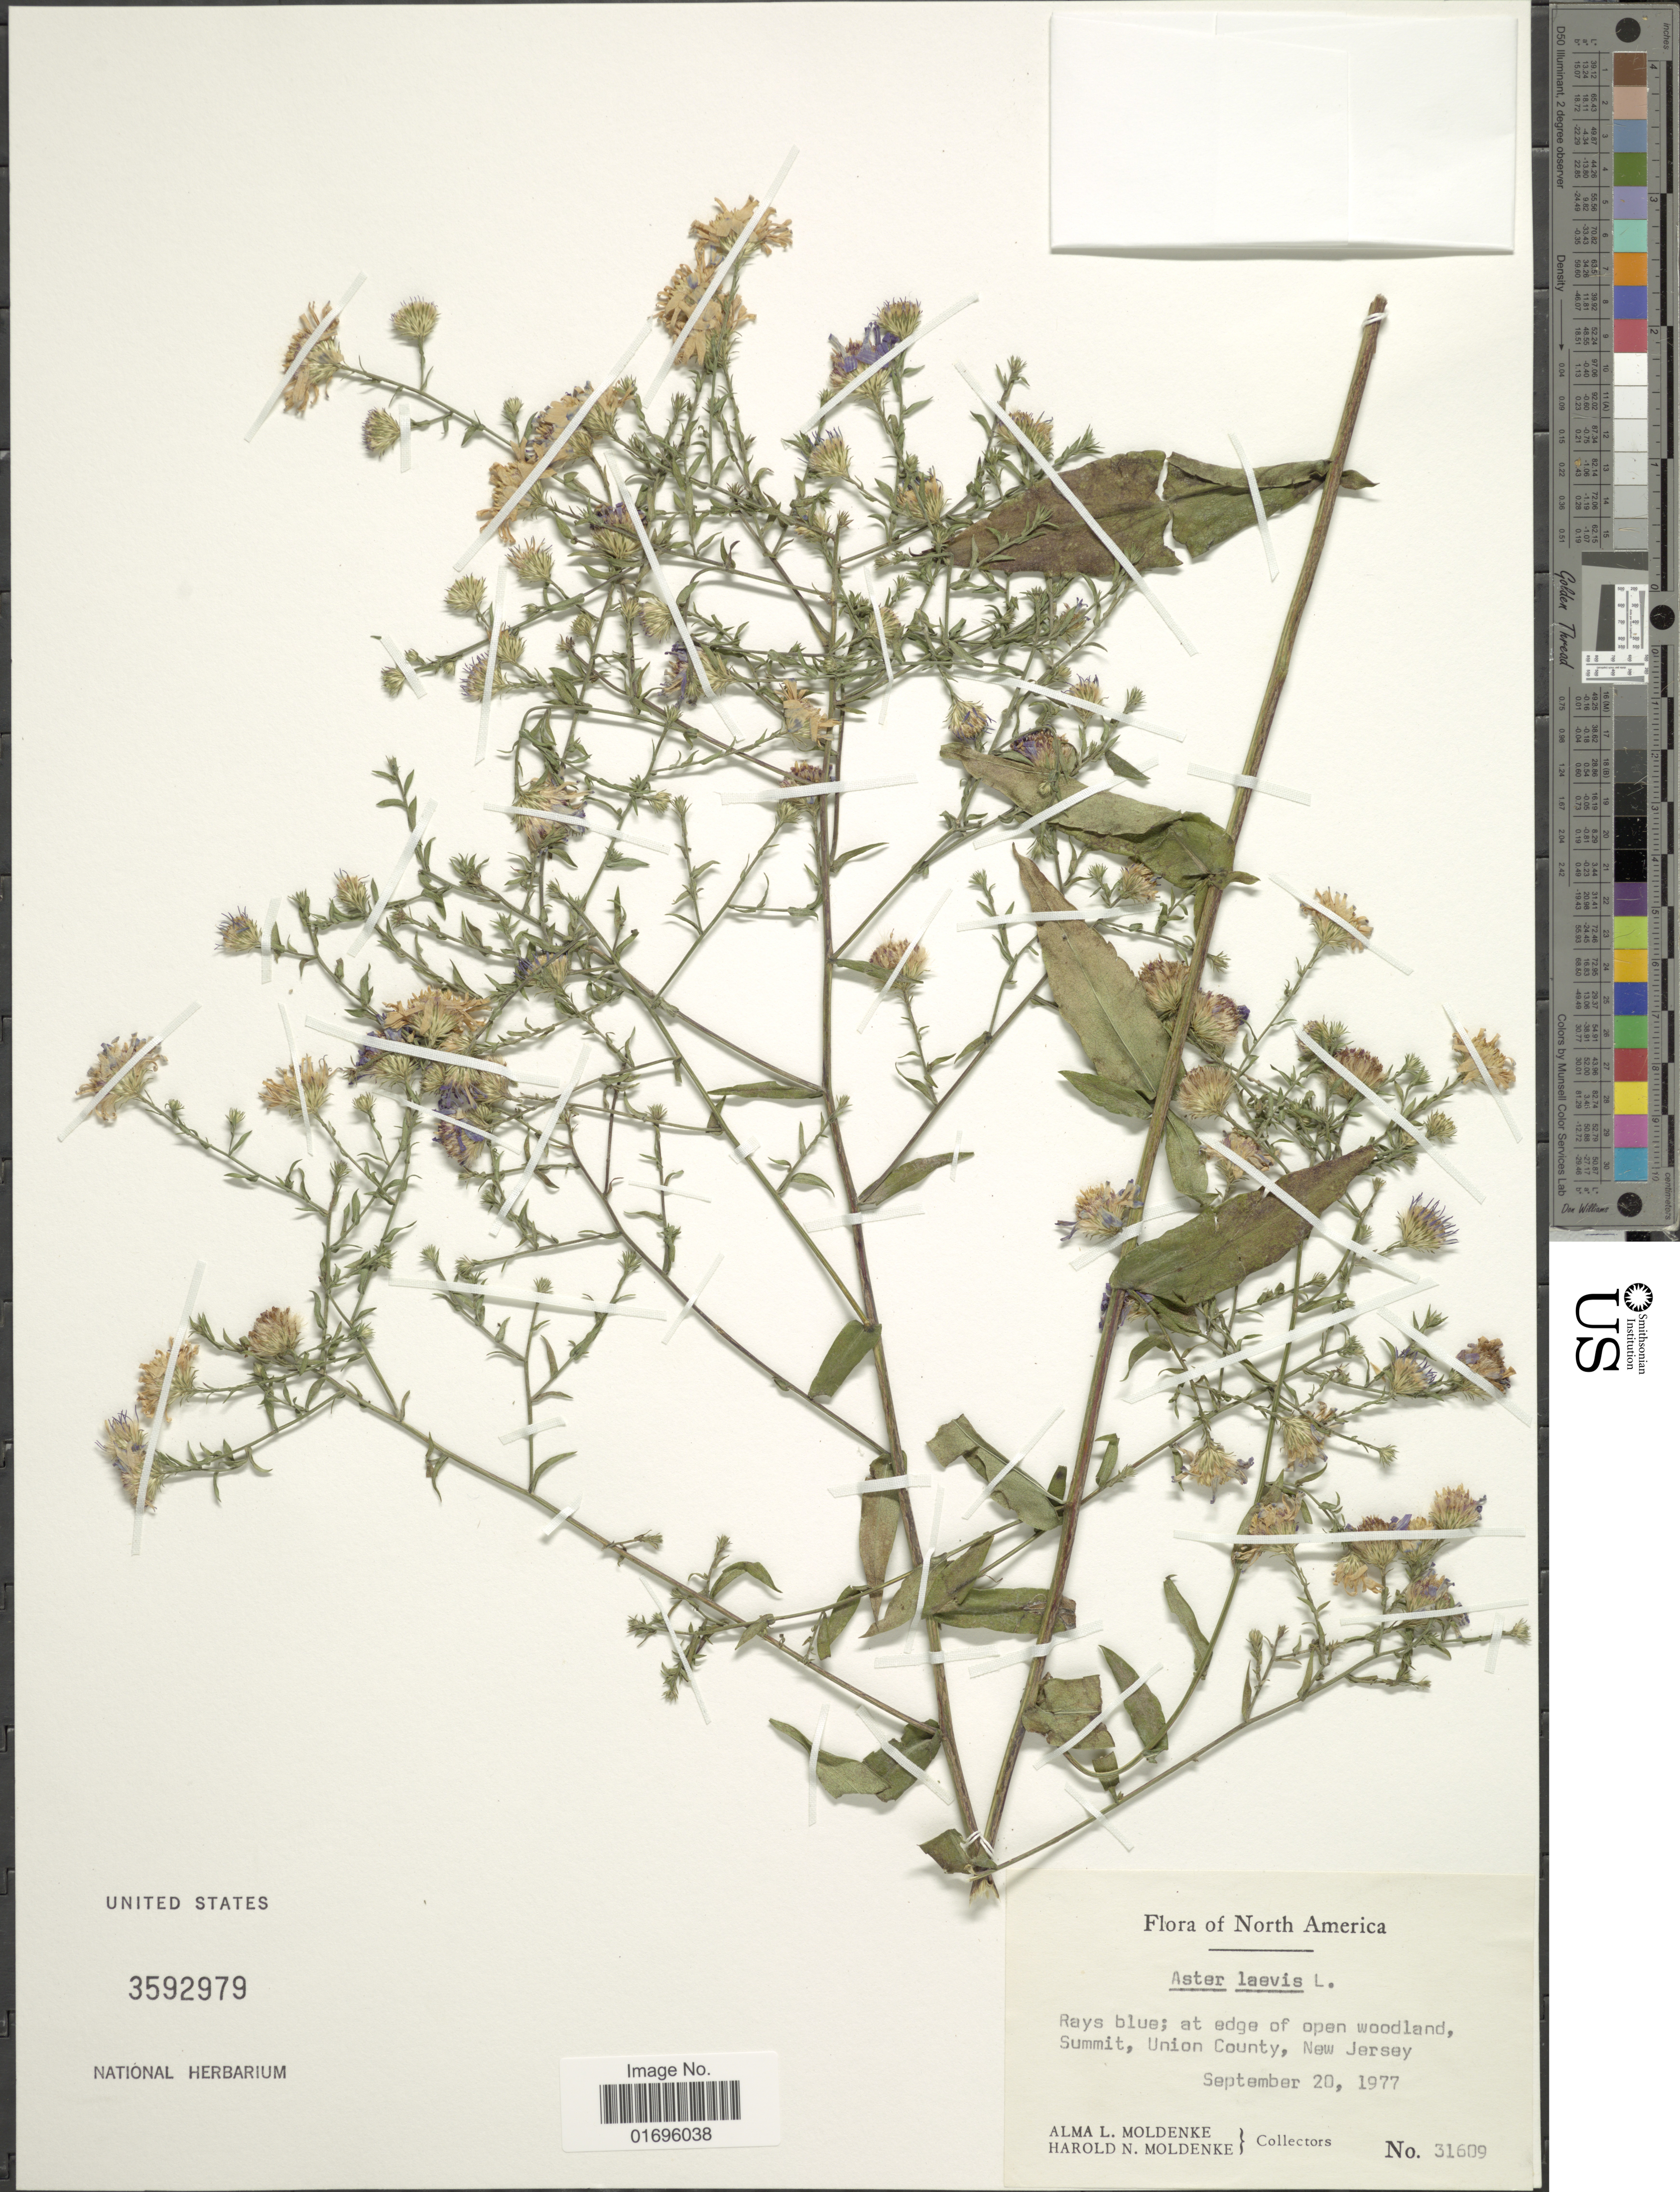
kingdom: Plantae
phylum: Tracheophyta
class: Magnoliopsida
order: Asterales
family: Asteraceae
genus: Aster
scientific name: Aster laevis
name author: L.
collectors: A. L. Moldenke & H. N. Moldenke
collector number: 31609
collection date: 1977-09-20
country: United States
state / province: New Jersey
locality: At edge of open woodland, Summit, Union County, New Jersey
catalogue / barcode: US 3592979